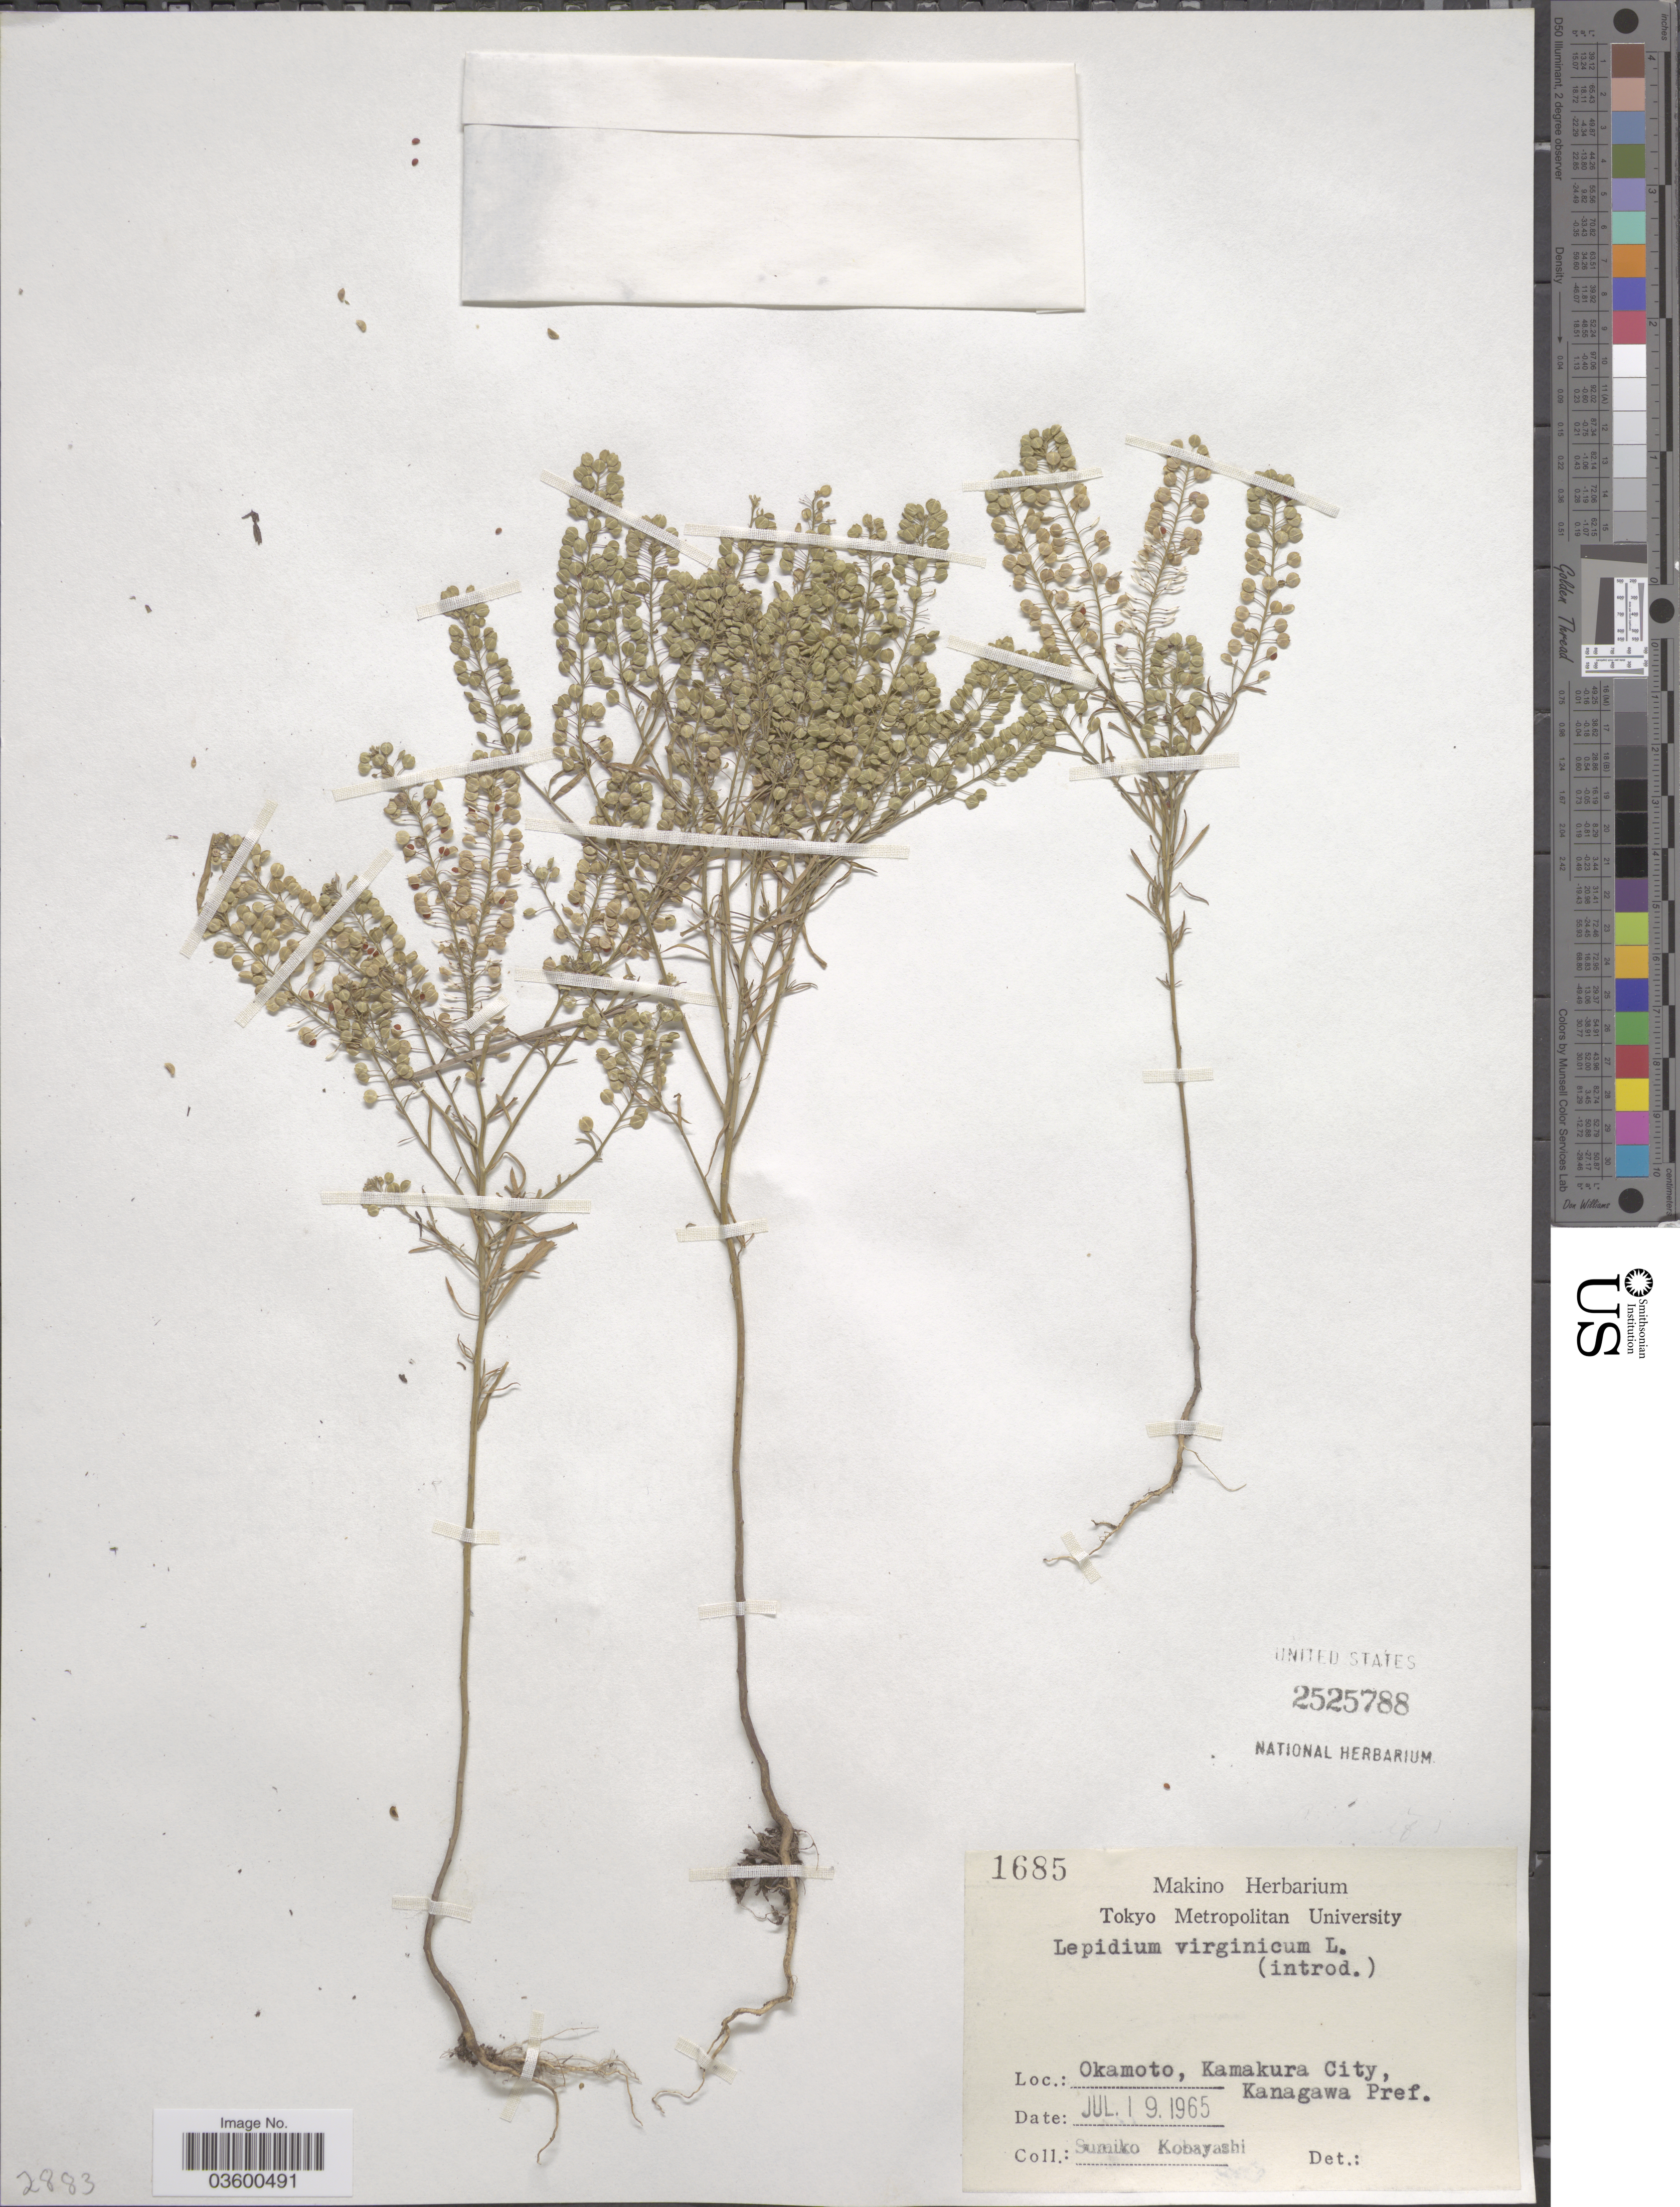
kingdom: Plantae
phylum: Tracheophyta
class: Magnoliopsida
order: Brassicales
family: Brassicaceae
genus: Lepidium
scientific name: Lepidium virginicum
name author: L.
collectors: S. Kobayashi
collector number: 1685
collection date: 1965-07-19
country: Japan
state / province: Kanagawa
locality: Okamoto, Kamakura City, Kanagawa Pref.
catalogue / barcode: US 2525788